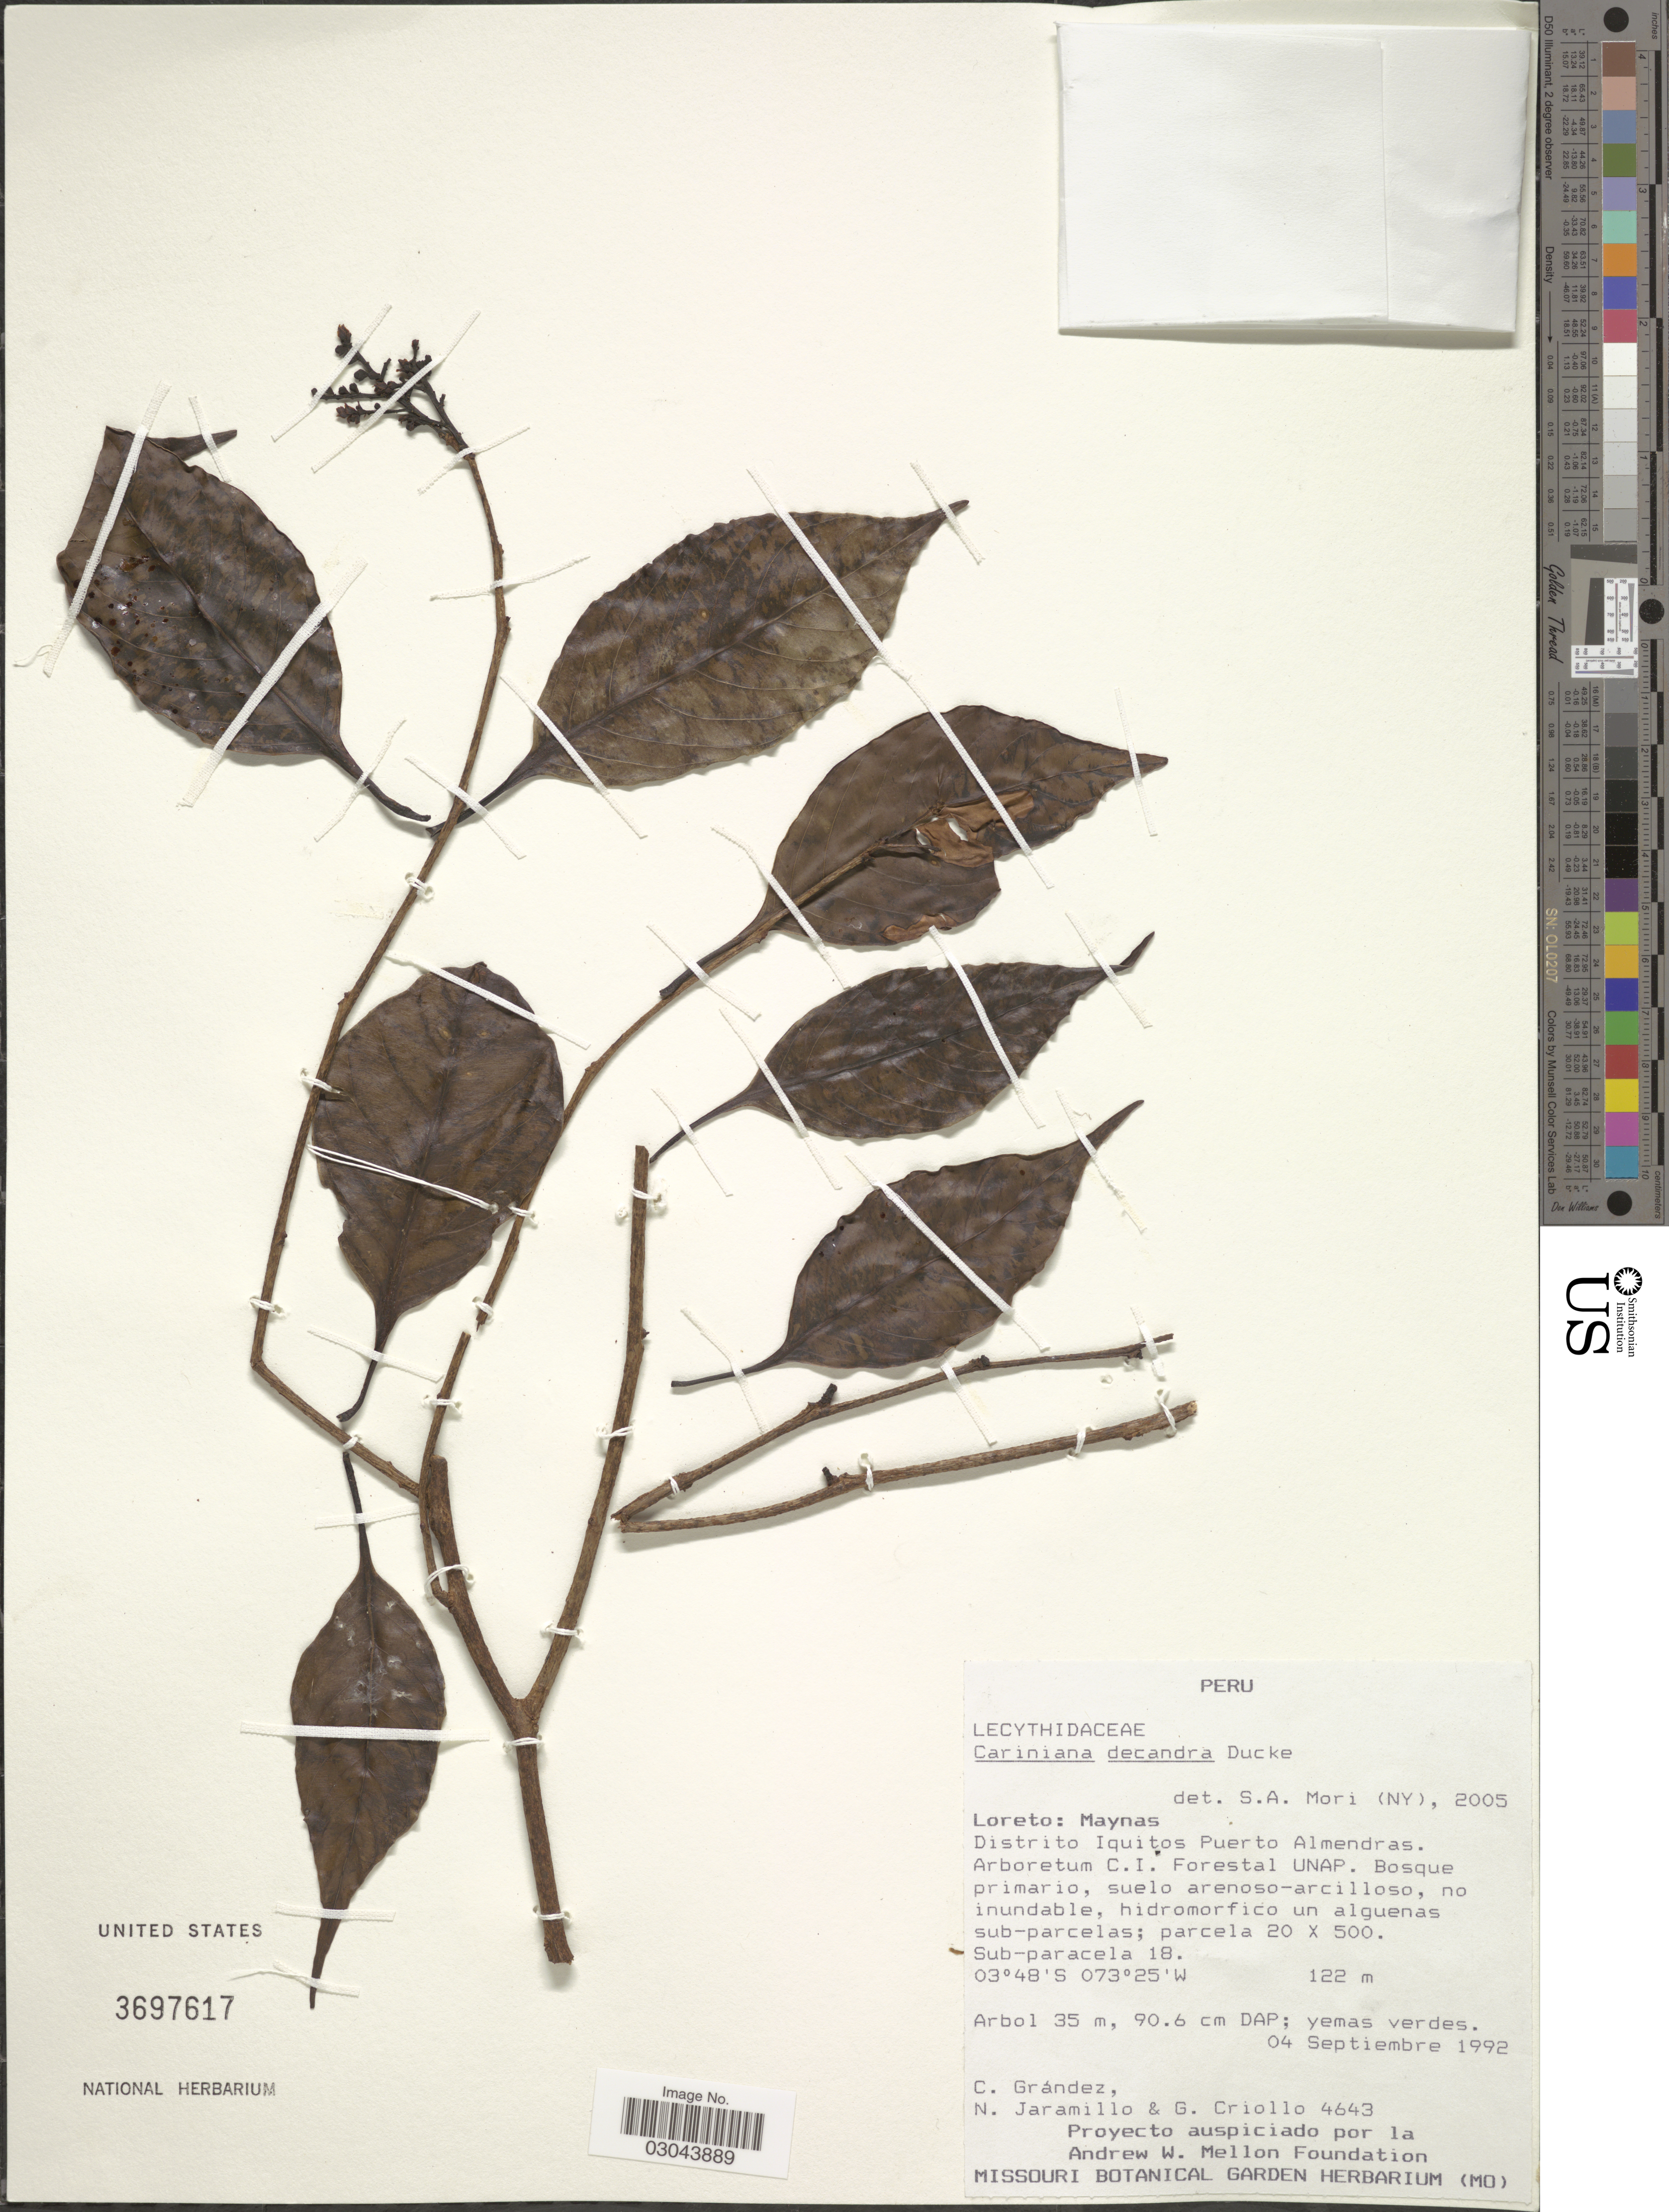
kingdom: Plantae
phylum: Tracheophyta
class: Magnoliopsida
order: Ericales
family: Lecythidaceae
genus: Allantoma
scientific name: Allantoma decandra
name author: (Ducke) S.A. Mori et al.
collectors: C. Grández, N. Jaramillo & G. Criollo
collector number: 4643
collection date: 1992-09-04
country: Peru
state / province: Loreto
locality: Maynas. Distrito Iquitos Puerto Almendras. Arboretum C.I. Forestal UNAP.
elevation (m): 122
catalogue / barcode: US 3697617